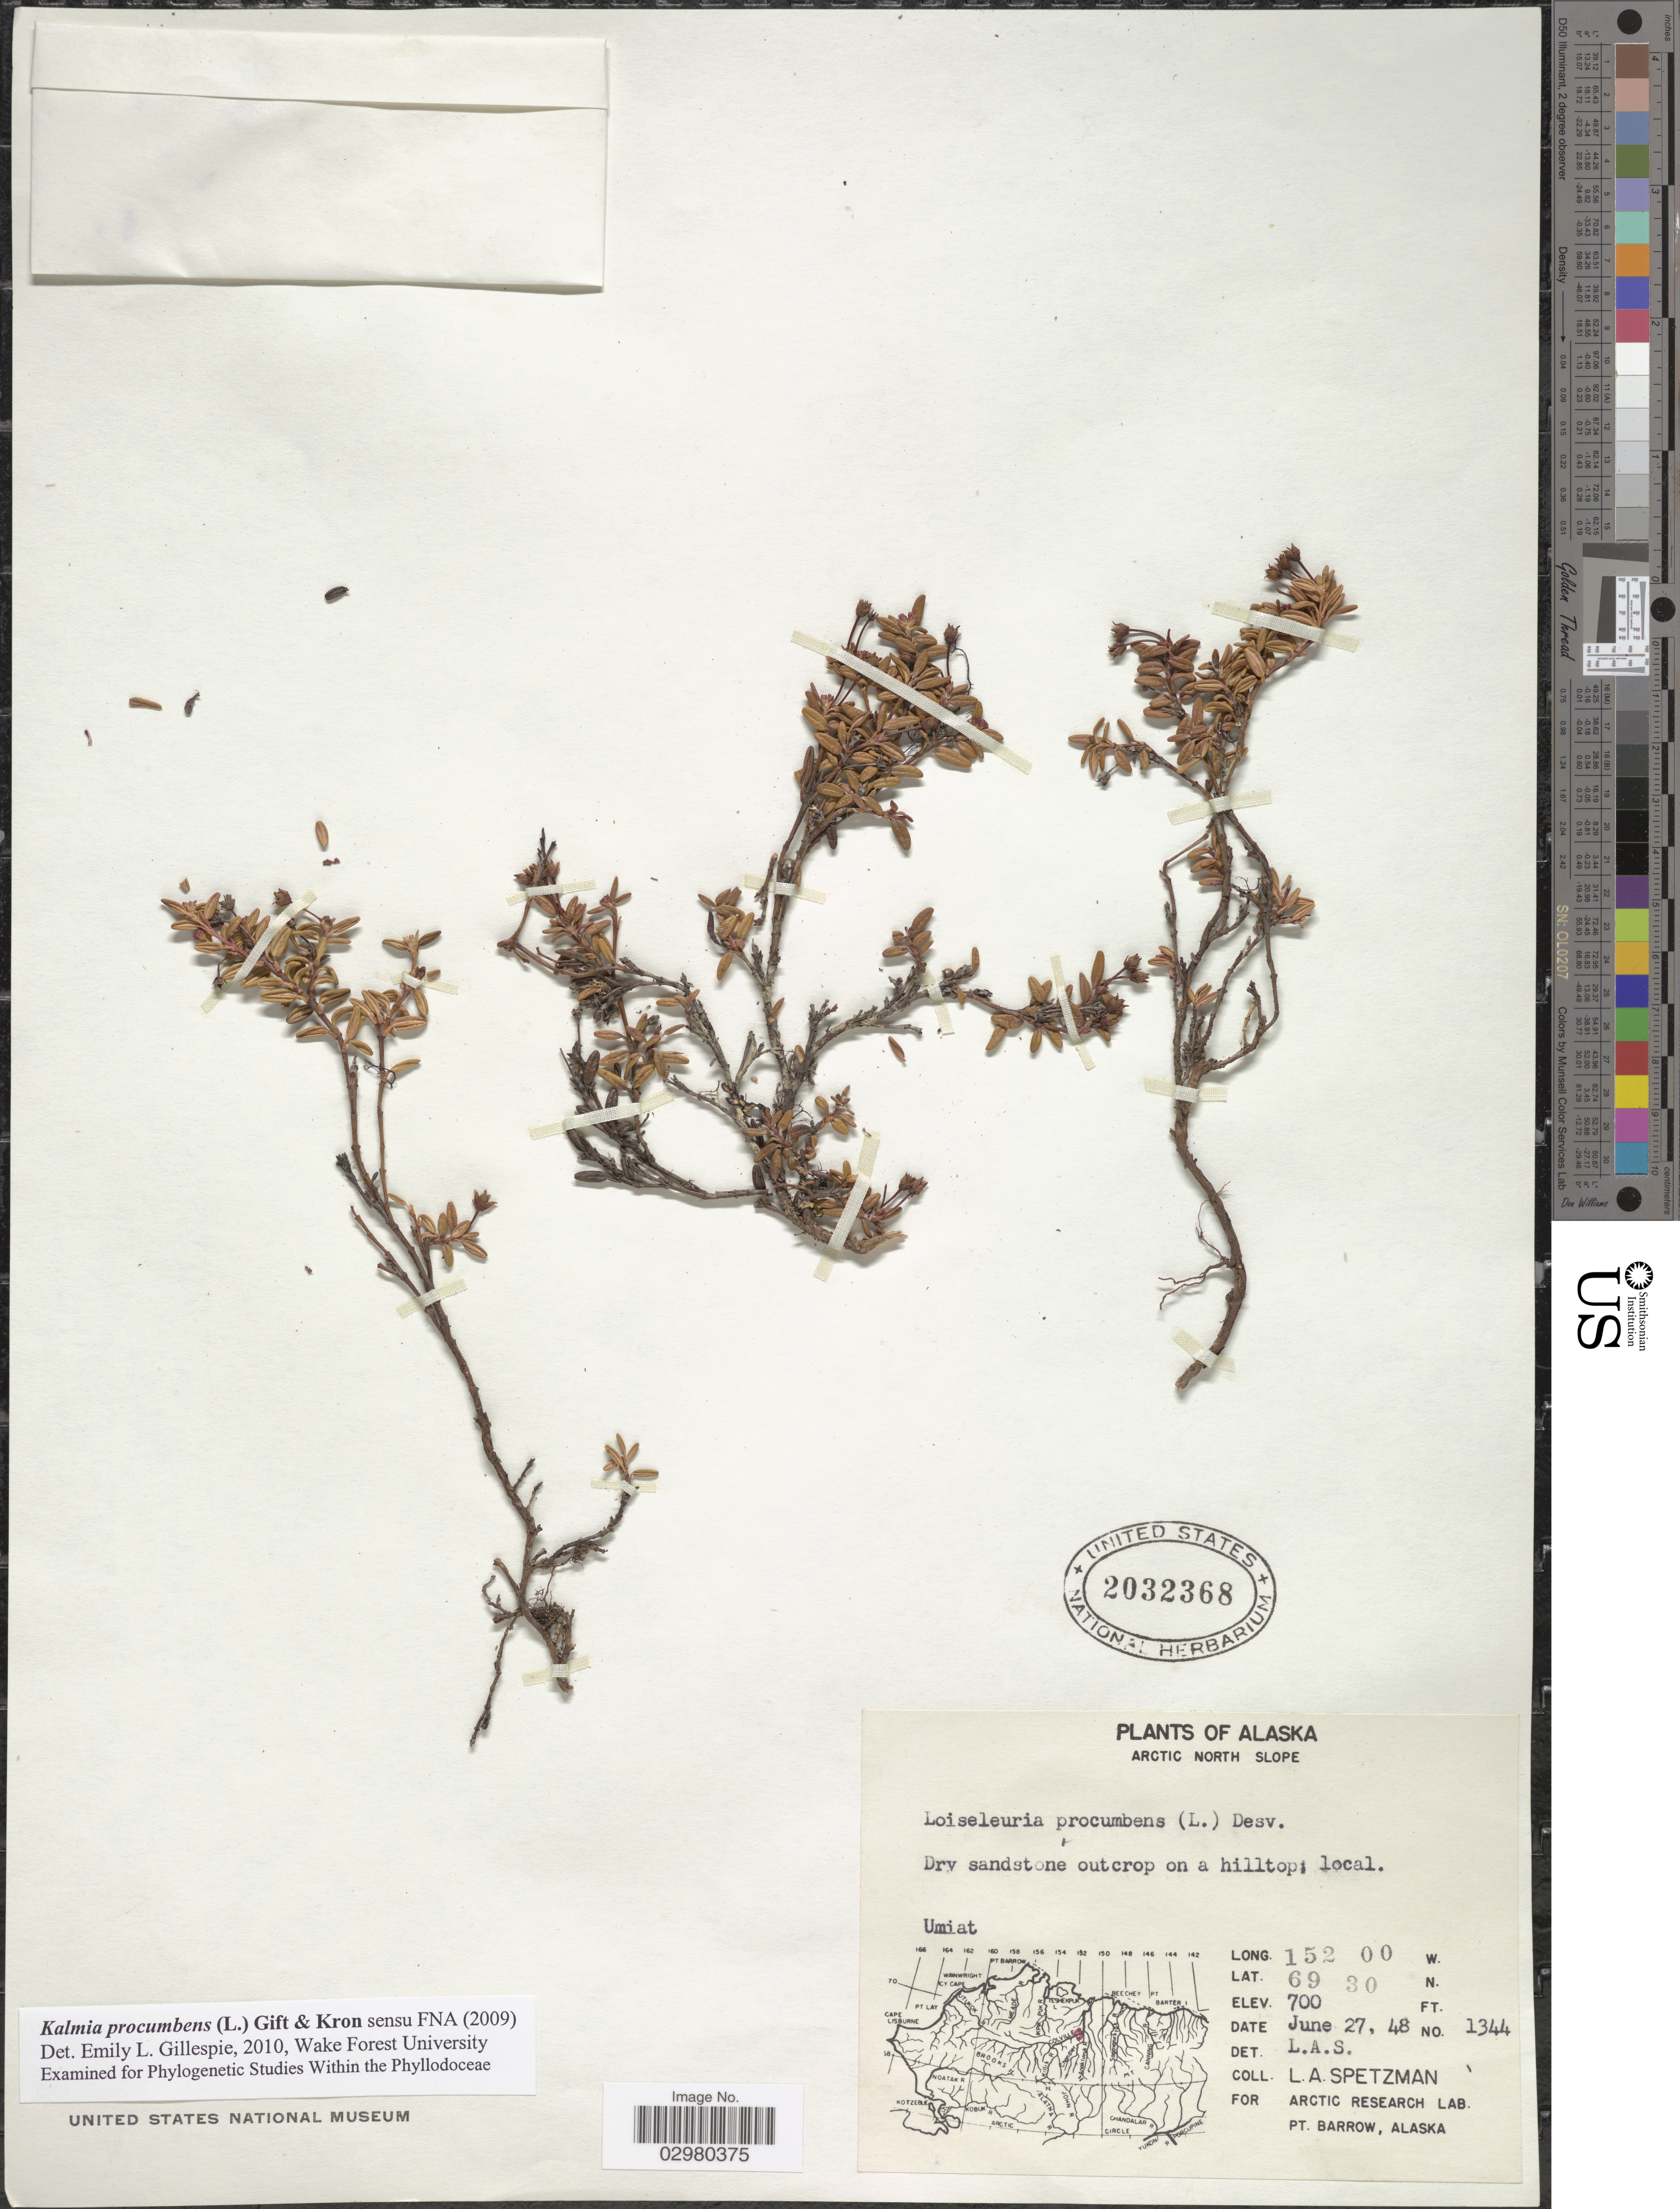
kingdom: Plantae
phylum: Tracheophyta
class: Magnoliopsida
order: Ericales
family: Ericaceae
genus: Loiseleuria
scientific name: Loiseleuria procumbens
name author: (L.) Desv.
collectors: L. Spetzman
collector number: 1344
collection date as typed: Transcribed d/m/y: 27/6/48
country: United States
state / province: Alaska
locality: Arctic North Slope. Umiat.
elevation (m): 213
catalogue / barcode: US 2032368